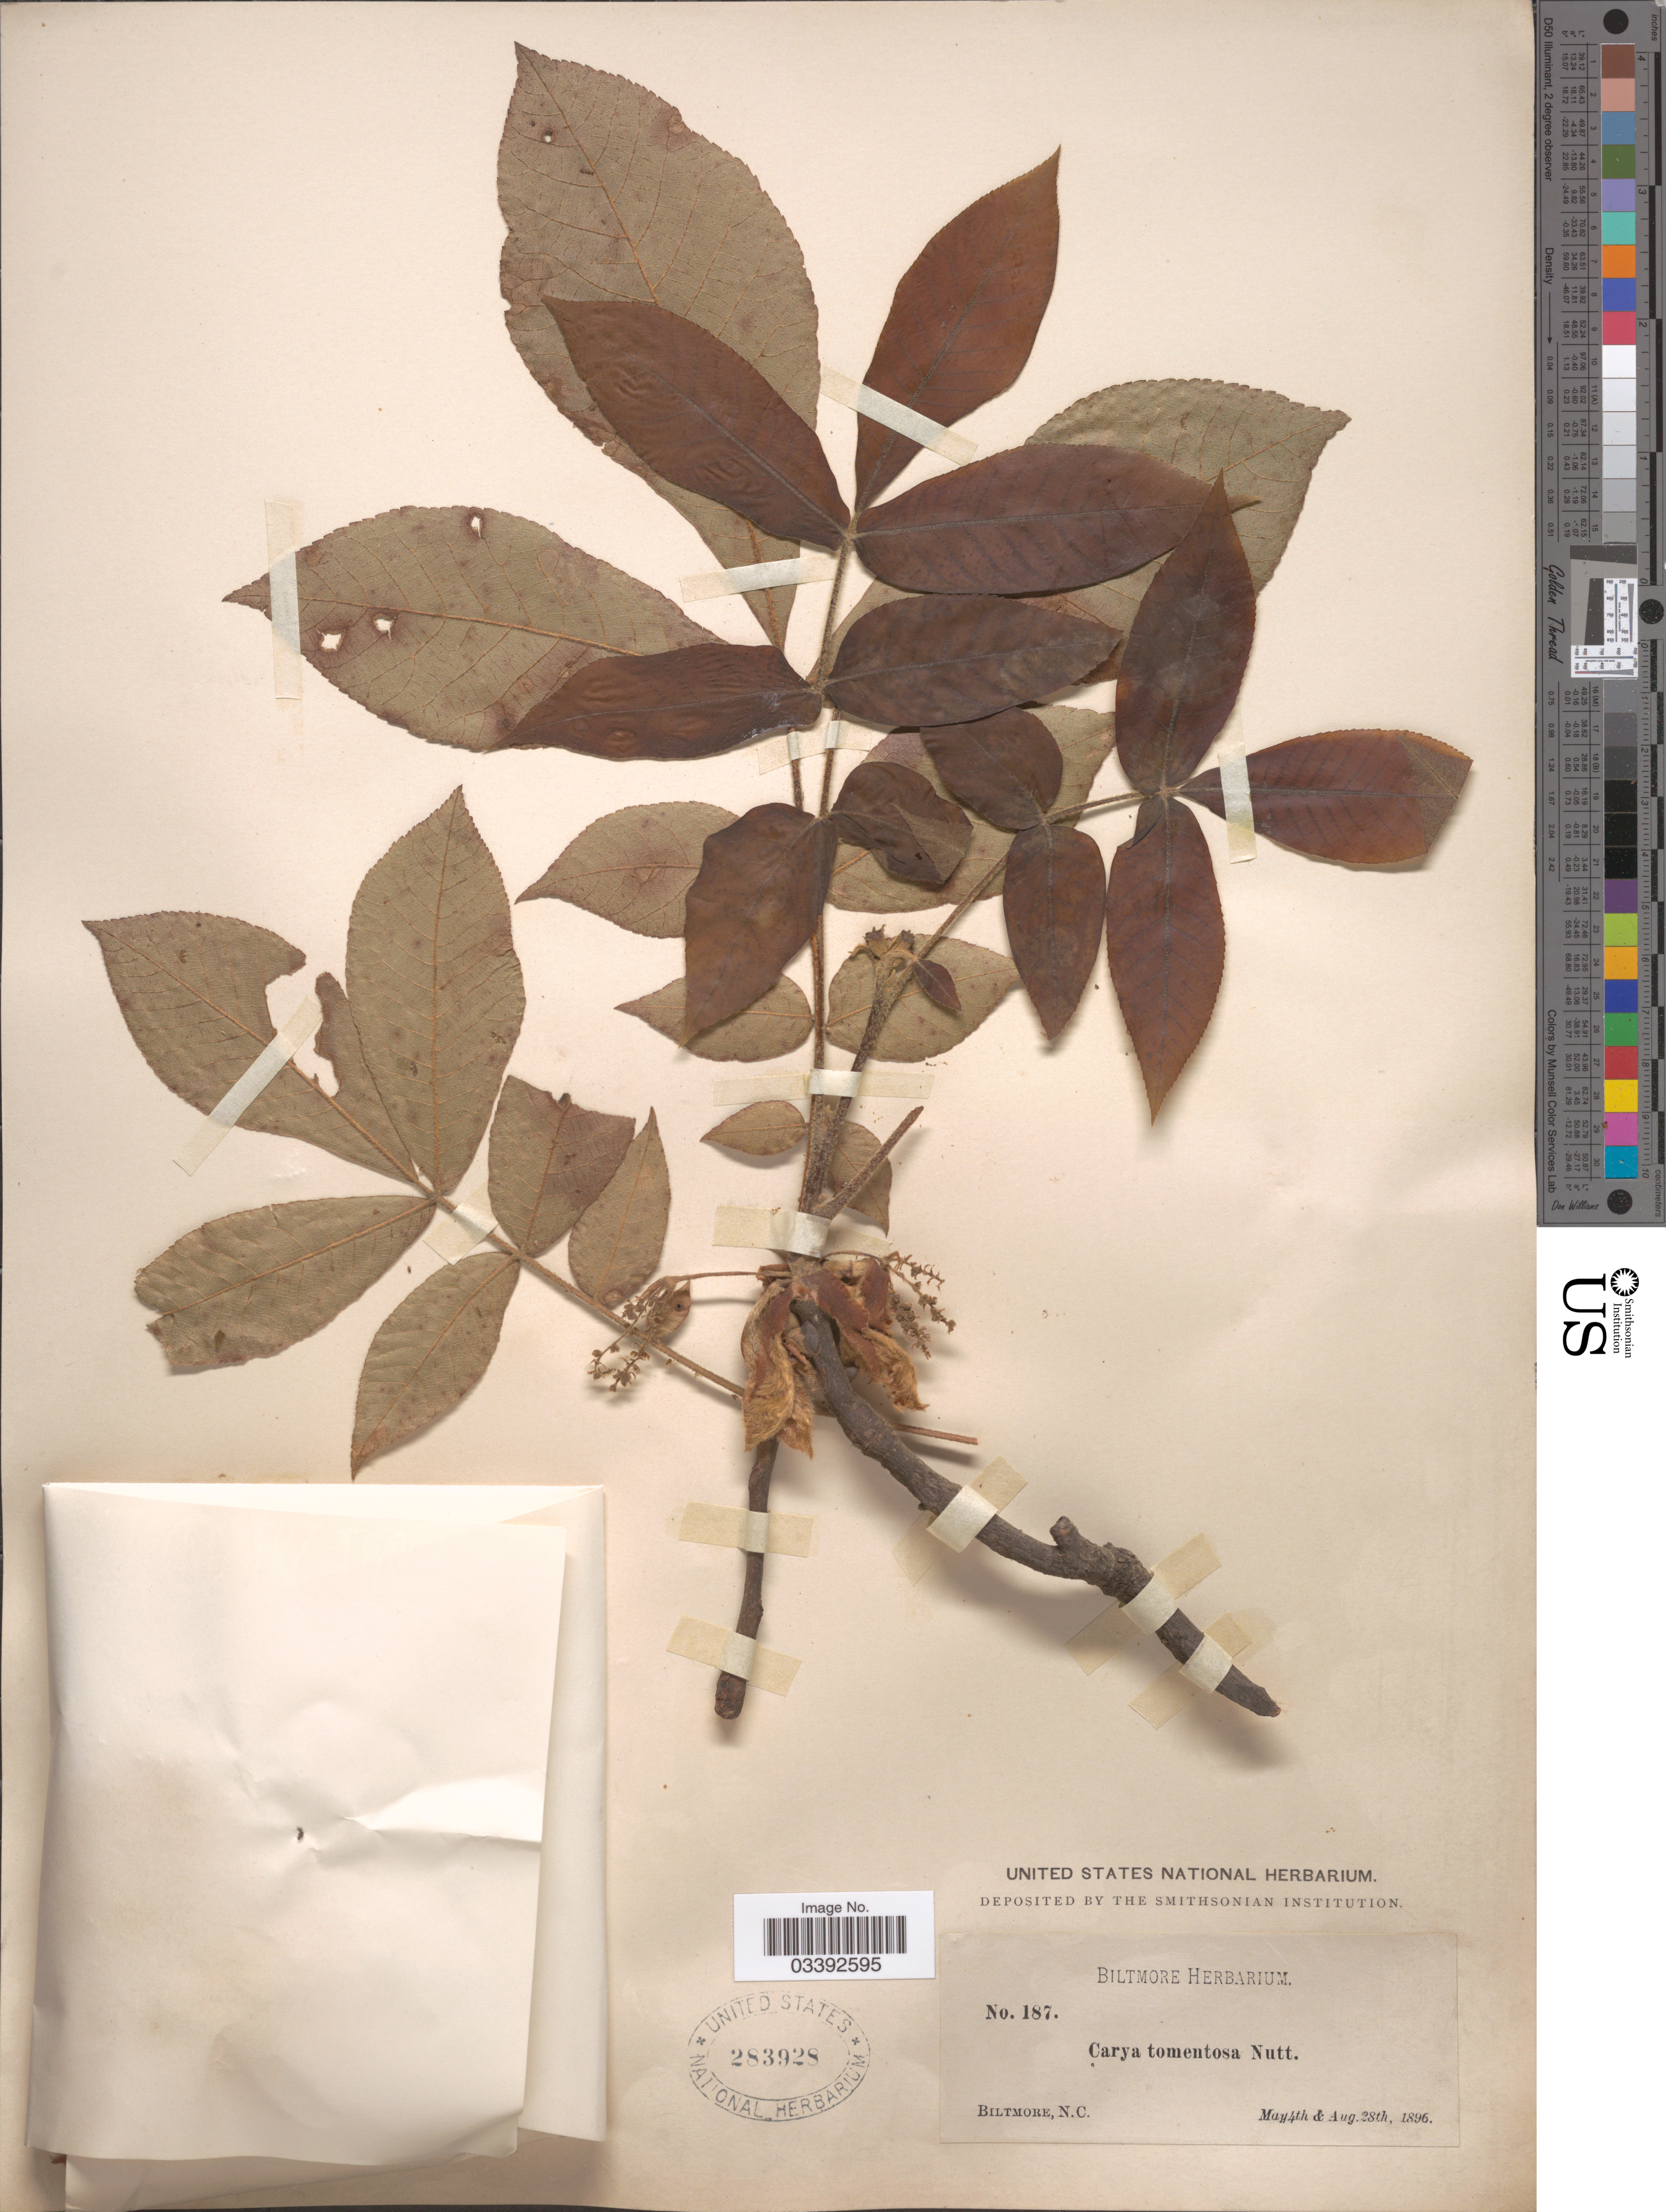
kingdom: Plantae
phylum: Tracheophyta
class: Magnoliopsida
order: Fagales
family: Juglandaceae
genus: Carya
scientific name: Carya tomentosa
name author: (Lam.) Nutt.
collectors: ex herb. Biltmore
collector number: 187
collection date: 1896-05-04/1896-08-28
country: United States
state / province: North Carolina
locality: Biltmore.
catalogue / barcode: US 283928